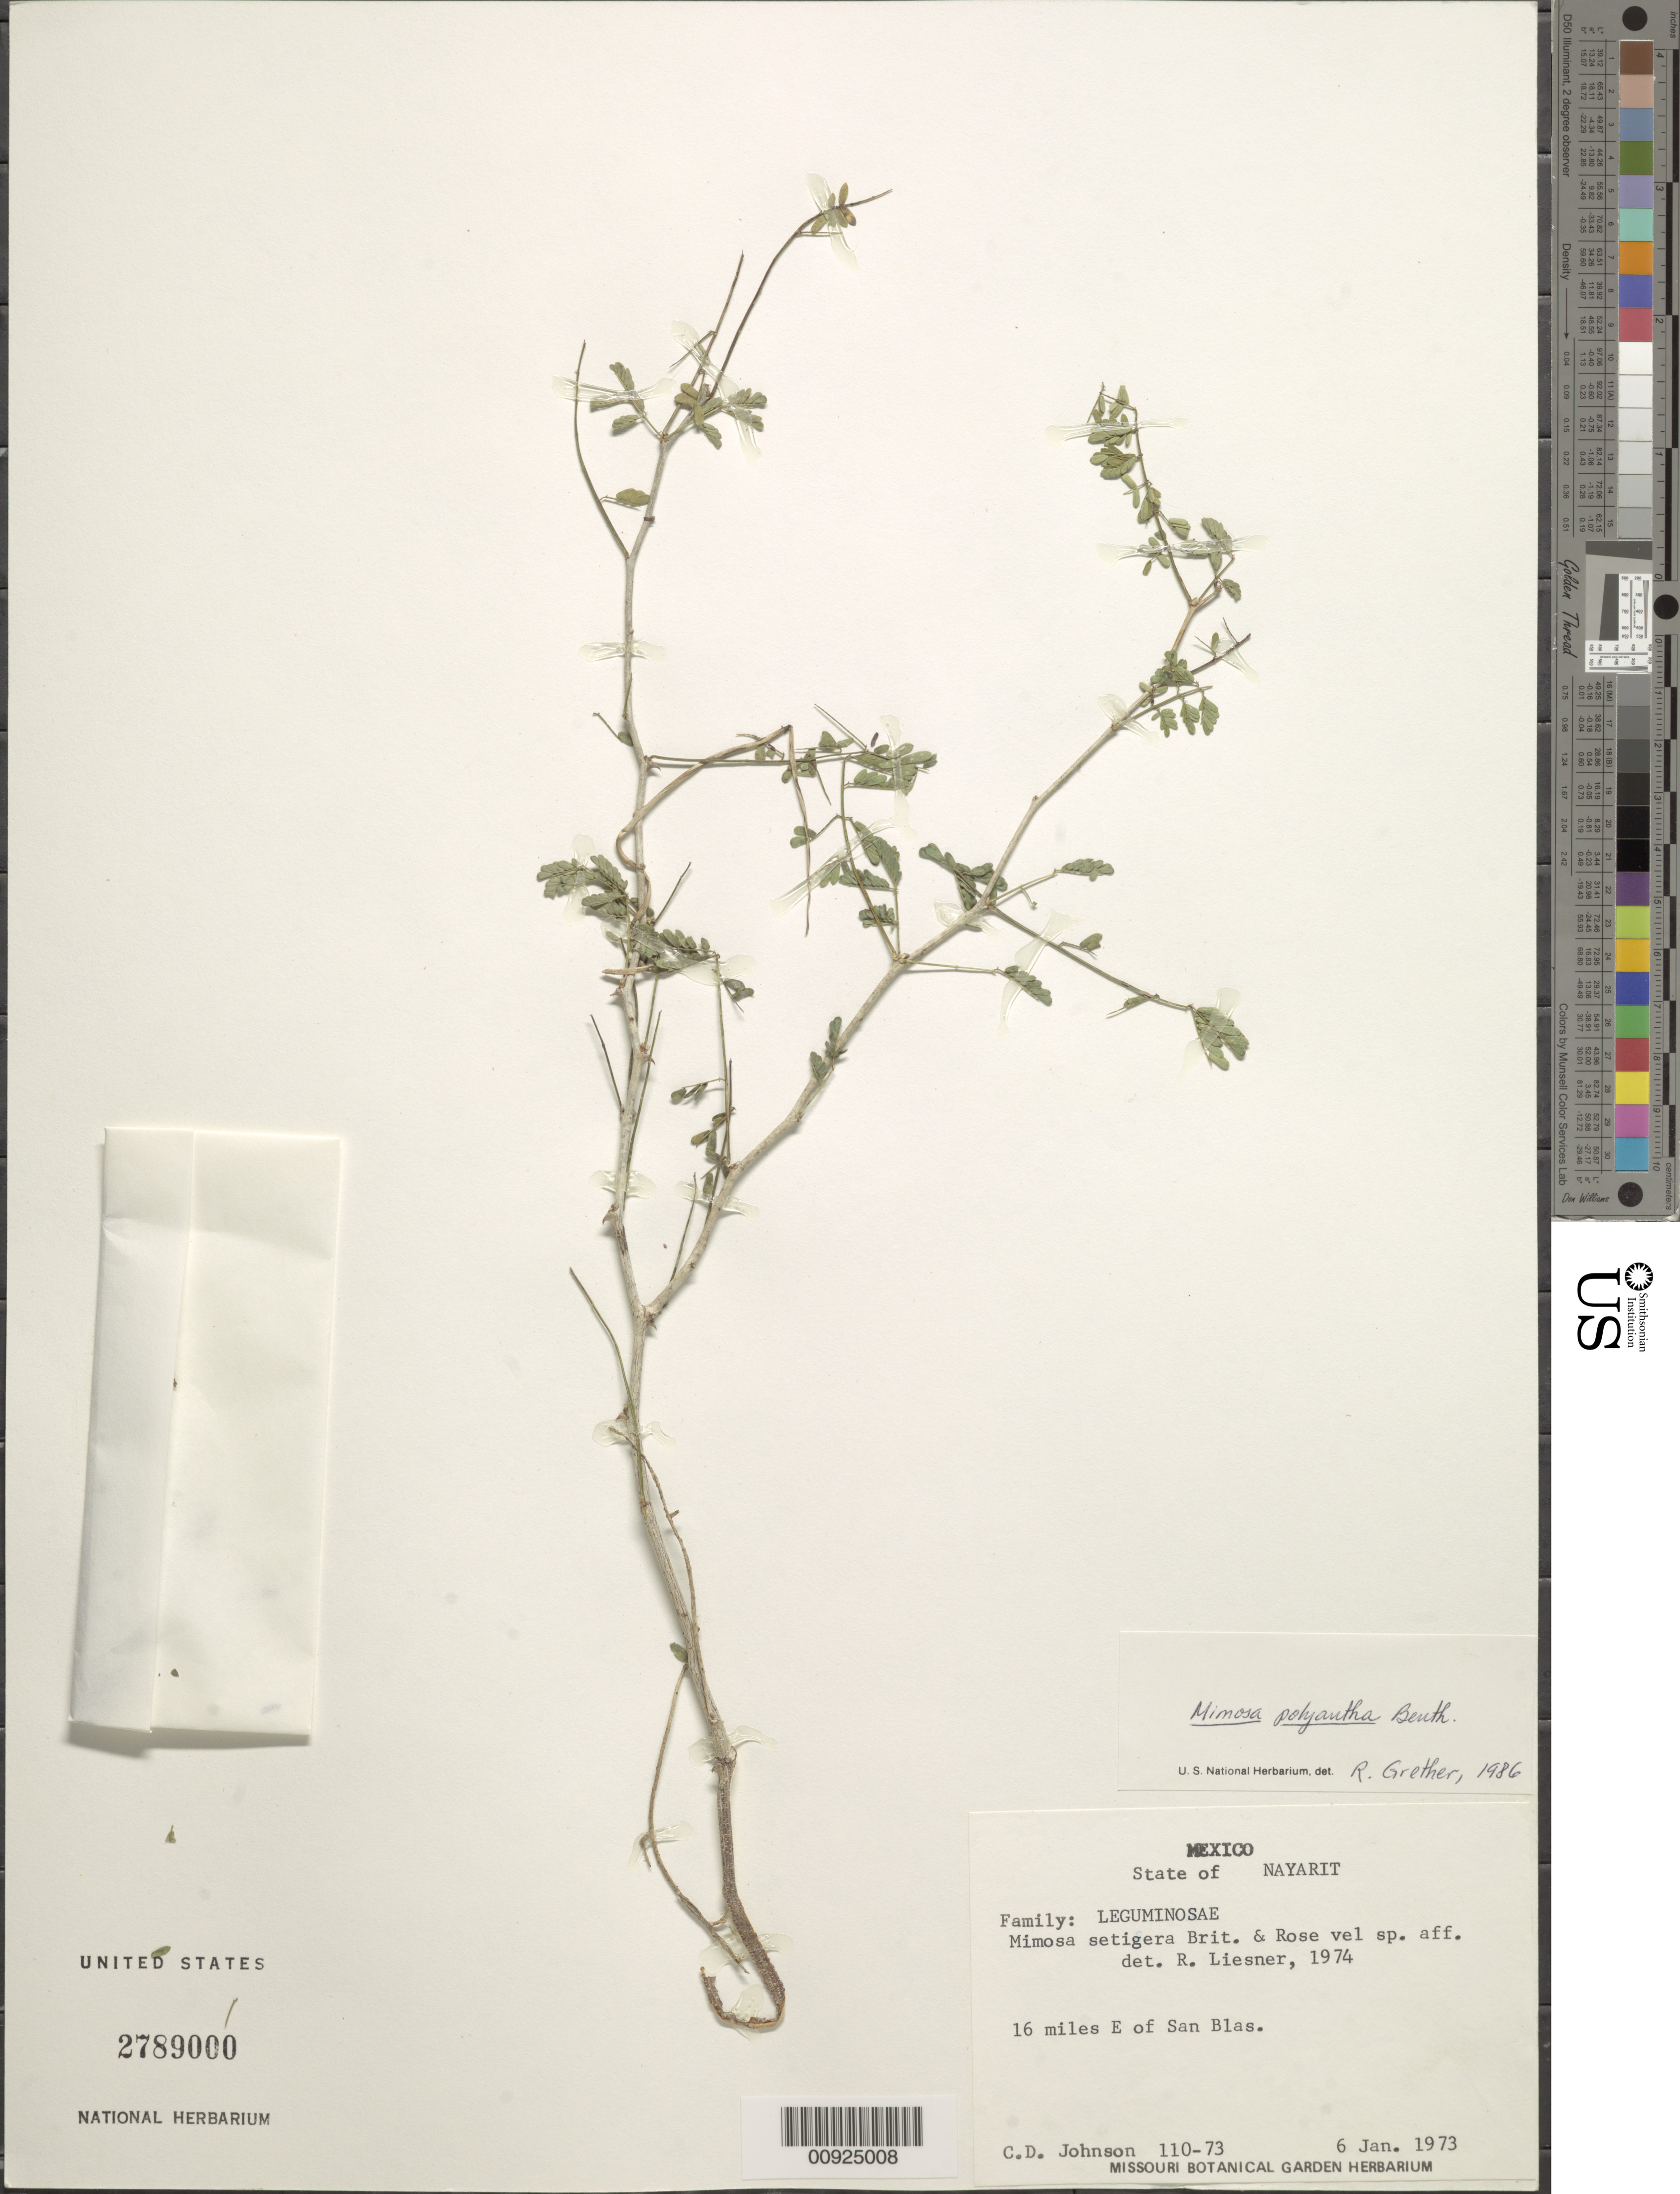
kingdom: Plantae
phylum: Tracheophyta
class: Magnoliopsida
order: Fabales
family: Fabaceae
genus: Mimosa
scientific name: Mimosa polyantha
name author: Benth.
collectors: C. D. Johnson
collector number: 110-73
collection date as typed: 06 Jan 1973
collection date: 1973-01-06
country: Mexico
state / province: Nayarit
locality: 16 miles E of San Blas.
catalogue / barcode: US 2789000